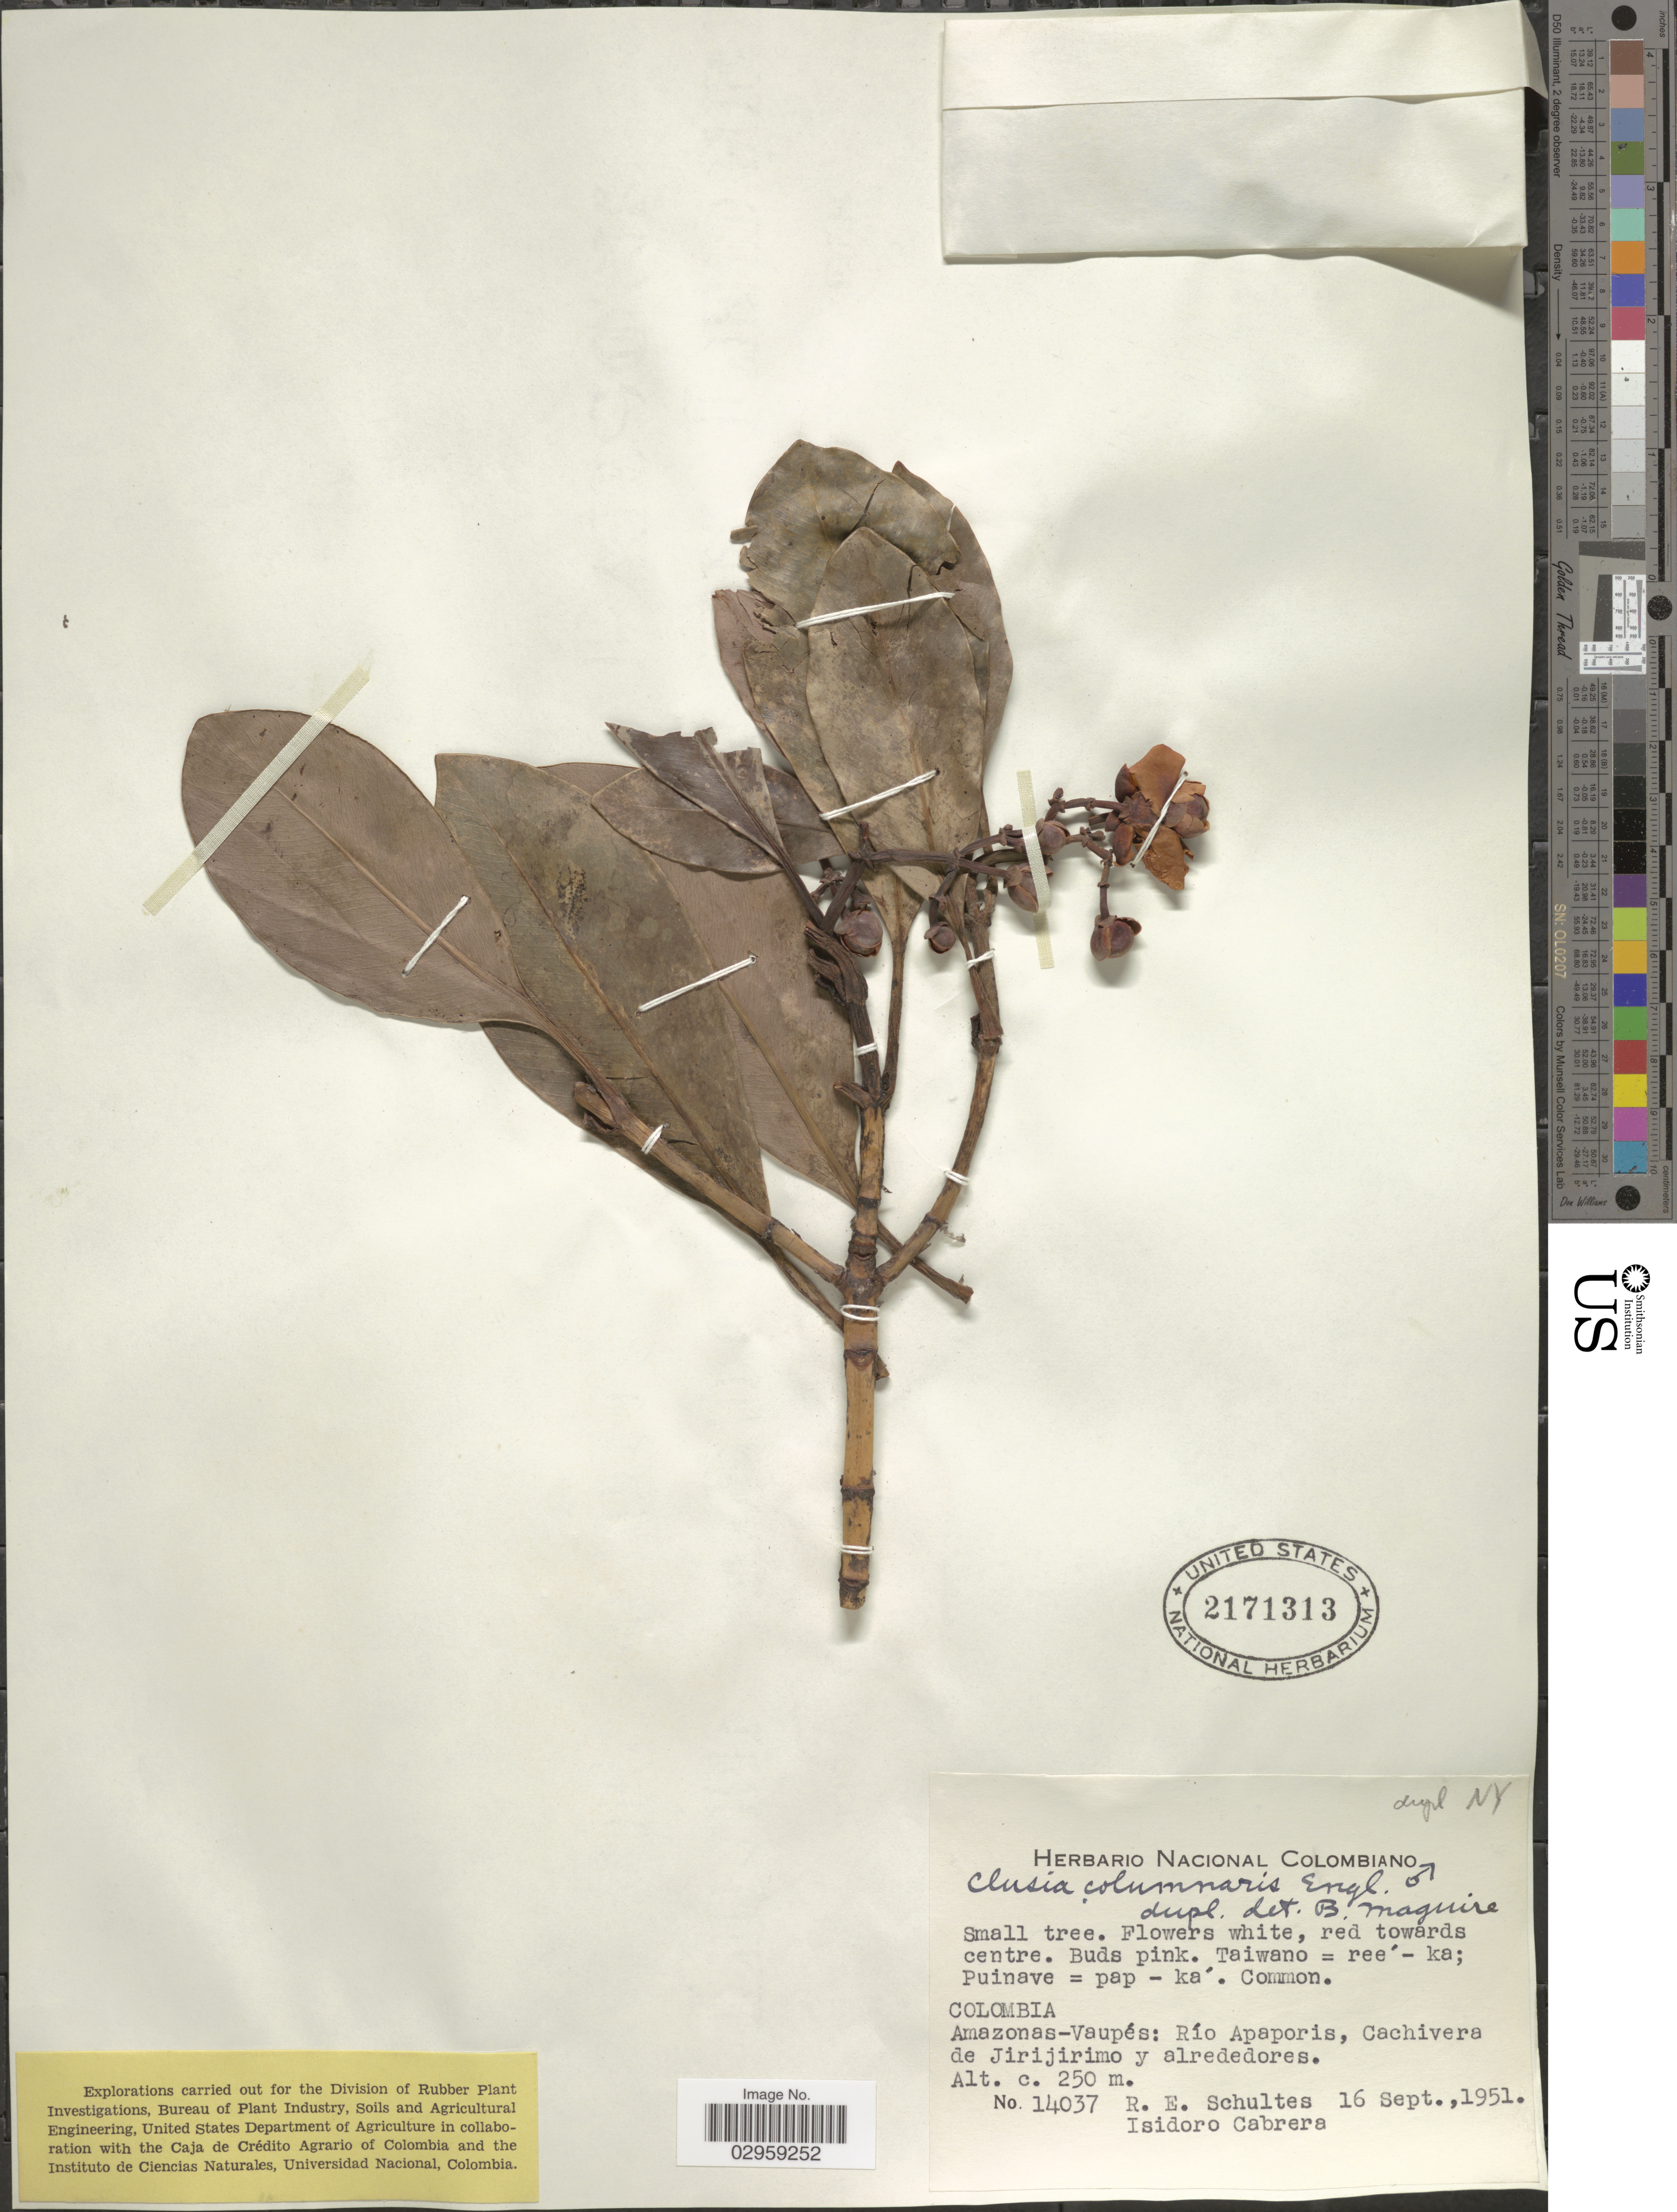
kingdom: Plantae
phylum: Tracheophyta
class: Magnoliopsida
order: Malpighiales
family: Clusiaceae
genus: Clusia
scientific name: Clusia columnaris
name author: Engl.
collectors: R. E. Schultes & I. Cabrera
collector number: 14037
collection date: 1951-09-16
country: Colombia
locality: Amazonas-Vaupés. Río Apaporis, Cachivera de Jirijirimo y alrededores.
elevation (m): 250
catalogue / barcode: US 2171313